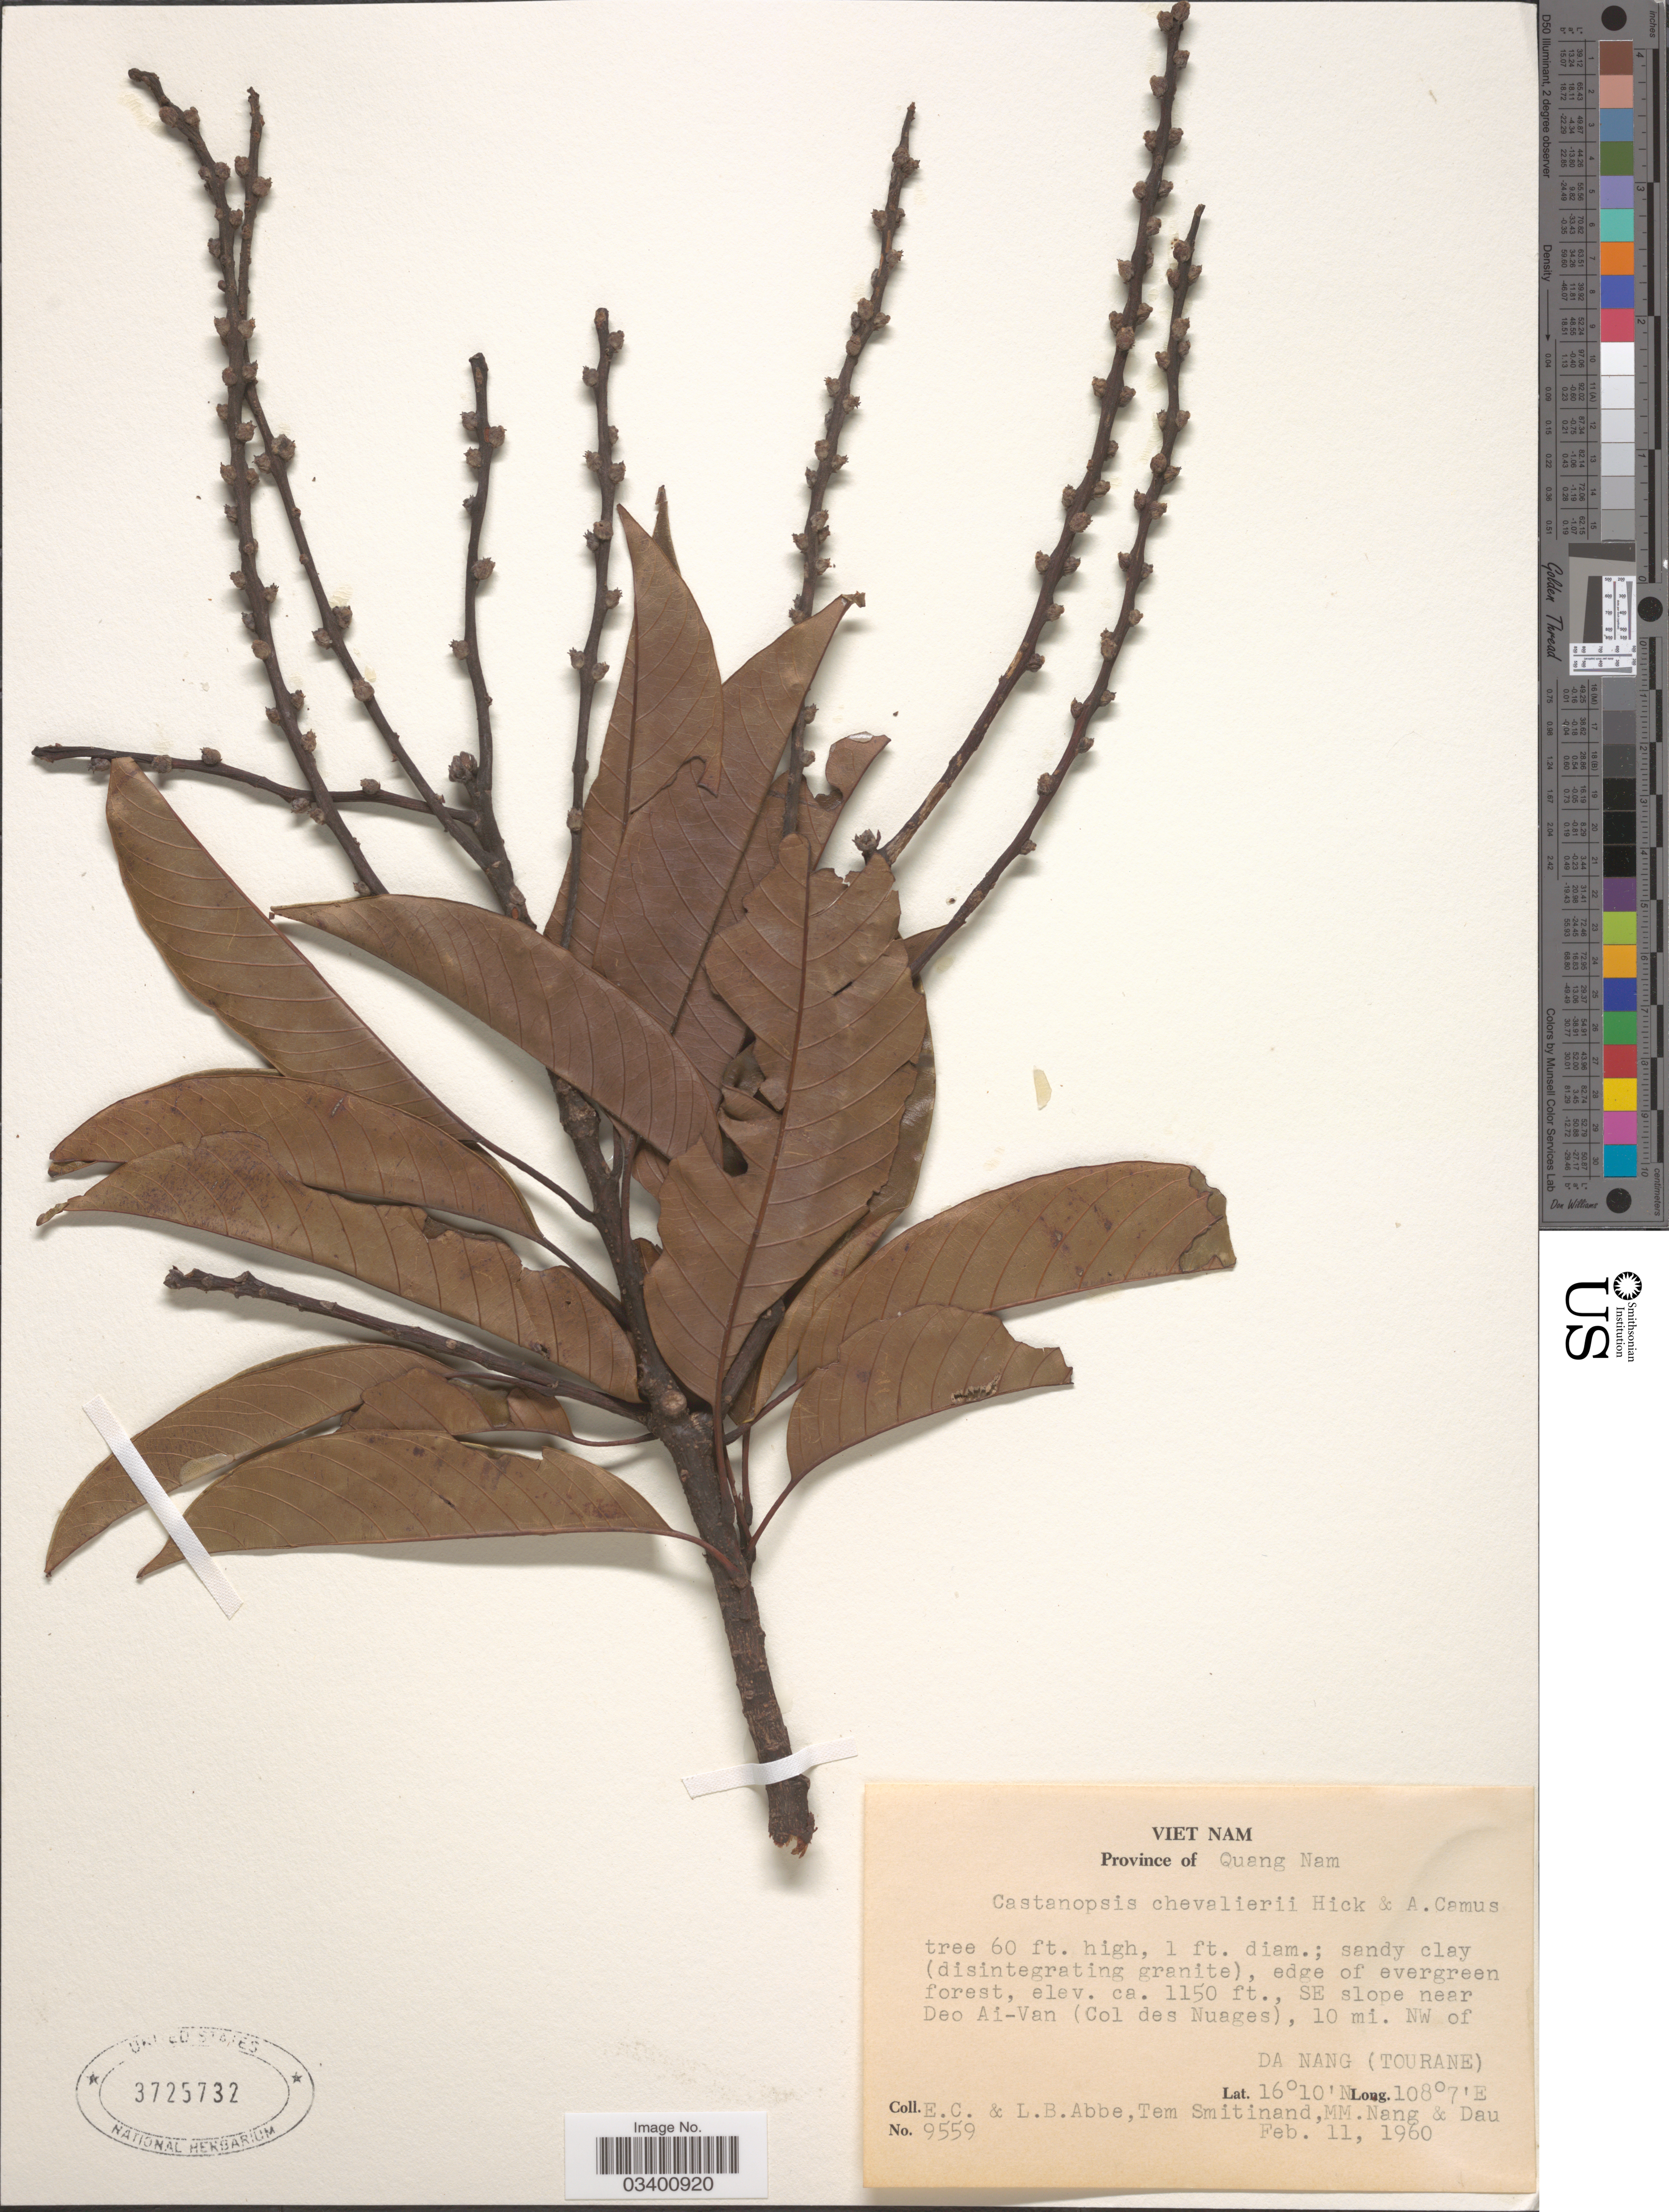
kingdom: Plantae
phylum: Tracheophyta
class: Magnoliopsida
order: Fagales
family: Fagaceae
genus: Castanopsis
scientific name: Castanopsis chevalieri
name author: Hickel & A. Camus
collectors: E. C. Abbe, L. B. Abbe, T. Smitinand, M. Nang & -- Dau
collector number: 9559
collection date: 1960-02-11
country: Vietnam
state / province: Quang Nam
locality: SE slope near Deo Ai-Van (Col des Nuages), 10 mi. NW of Da Nang (Tourane).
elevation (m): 351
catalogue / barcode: US 3725732